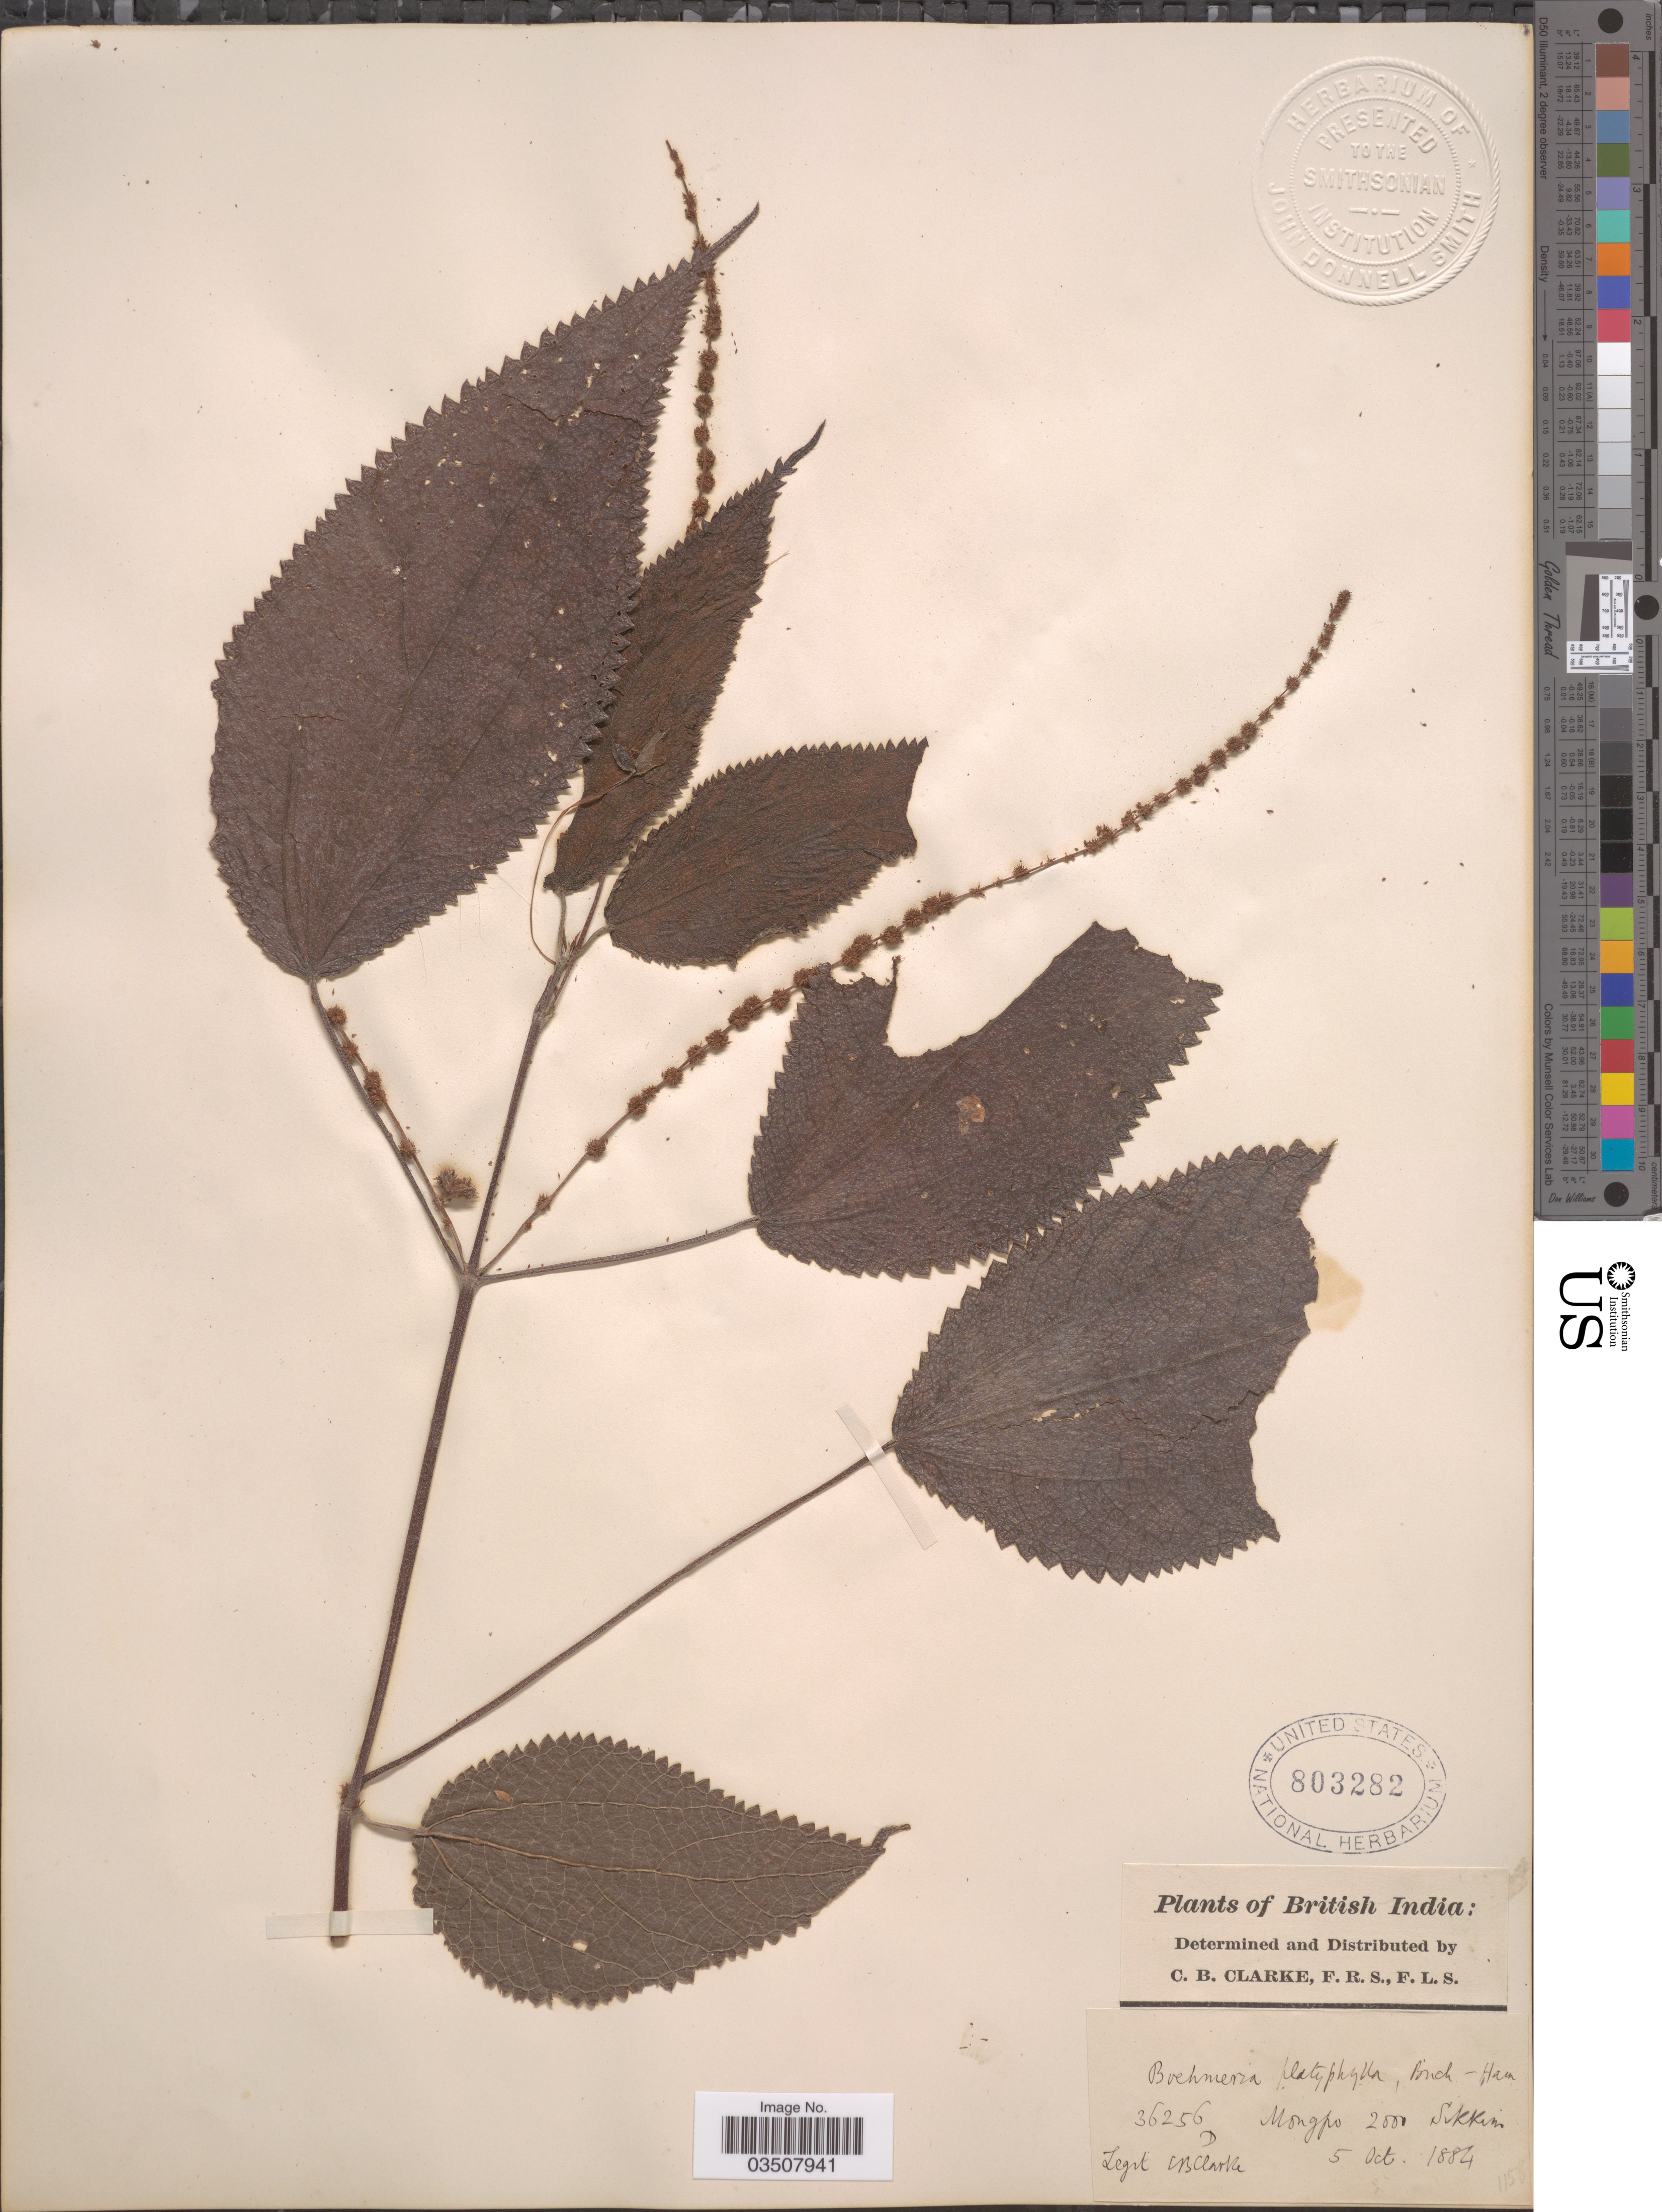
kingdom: Plantae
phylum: Tracheophyta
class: Magnoliopsida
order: Rosales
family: Urticaceae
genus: Boehmeria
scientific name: Boehmeria platyphylla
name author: G. Don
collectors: C. B. Clarke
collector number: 36256D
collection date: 1884-10-05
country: India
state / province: Sikkim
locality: British India. Mongpo.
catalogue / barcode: US 803282